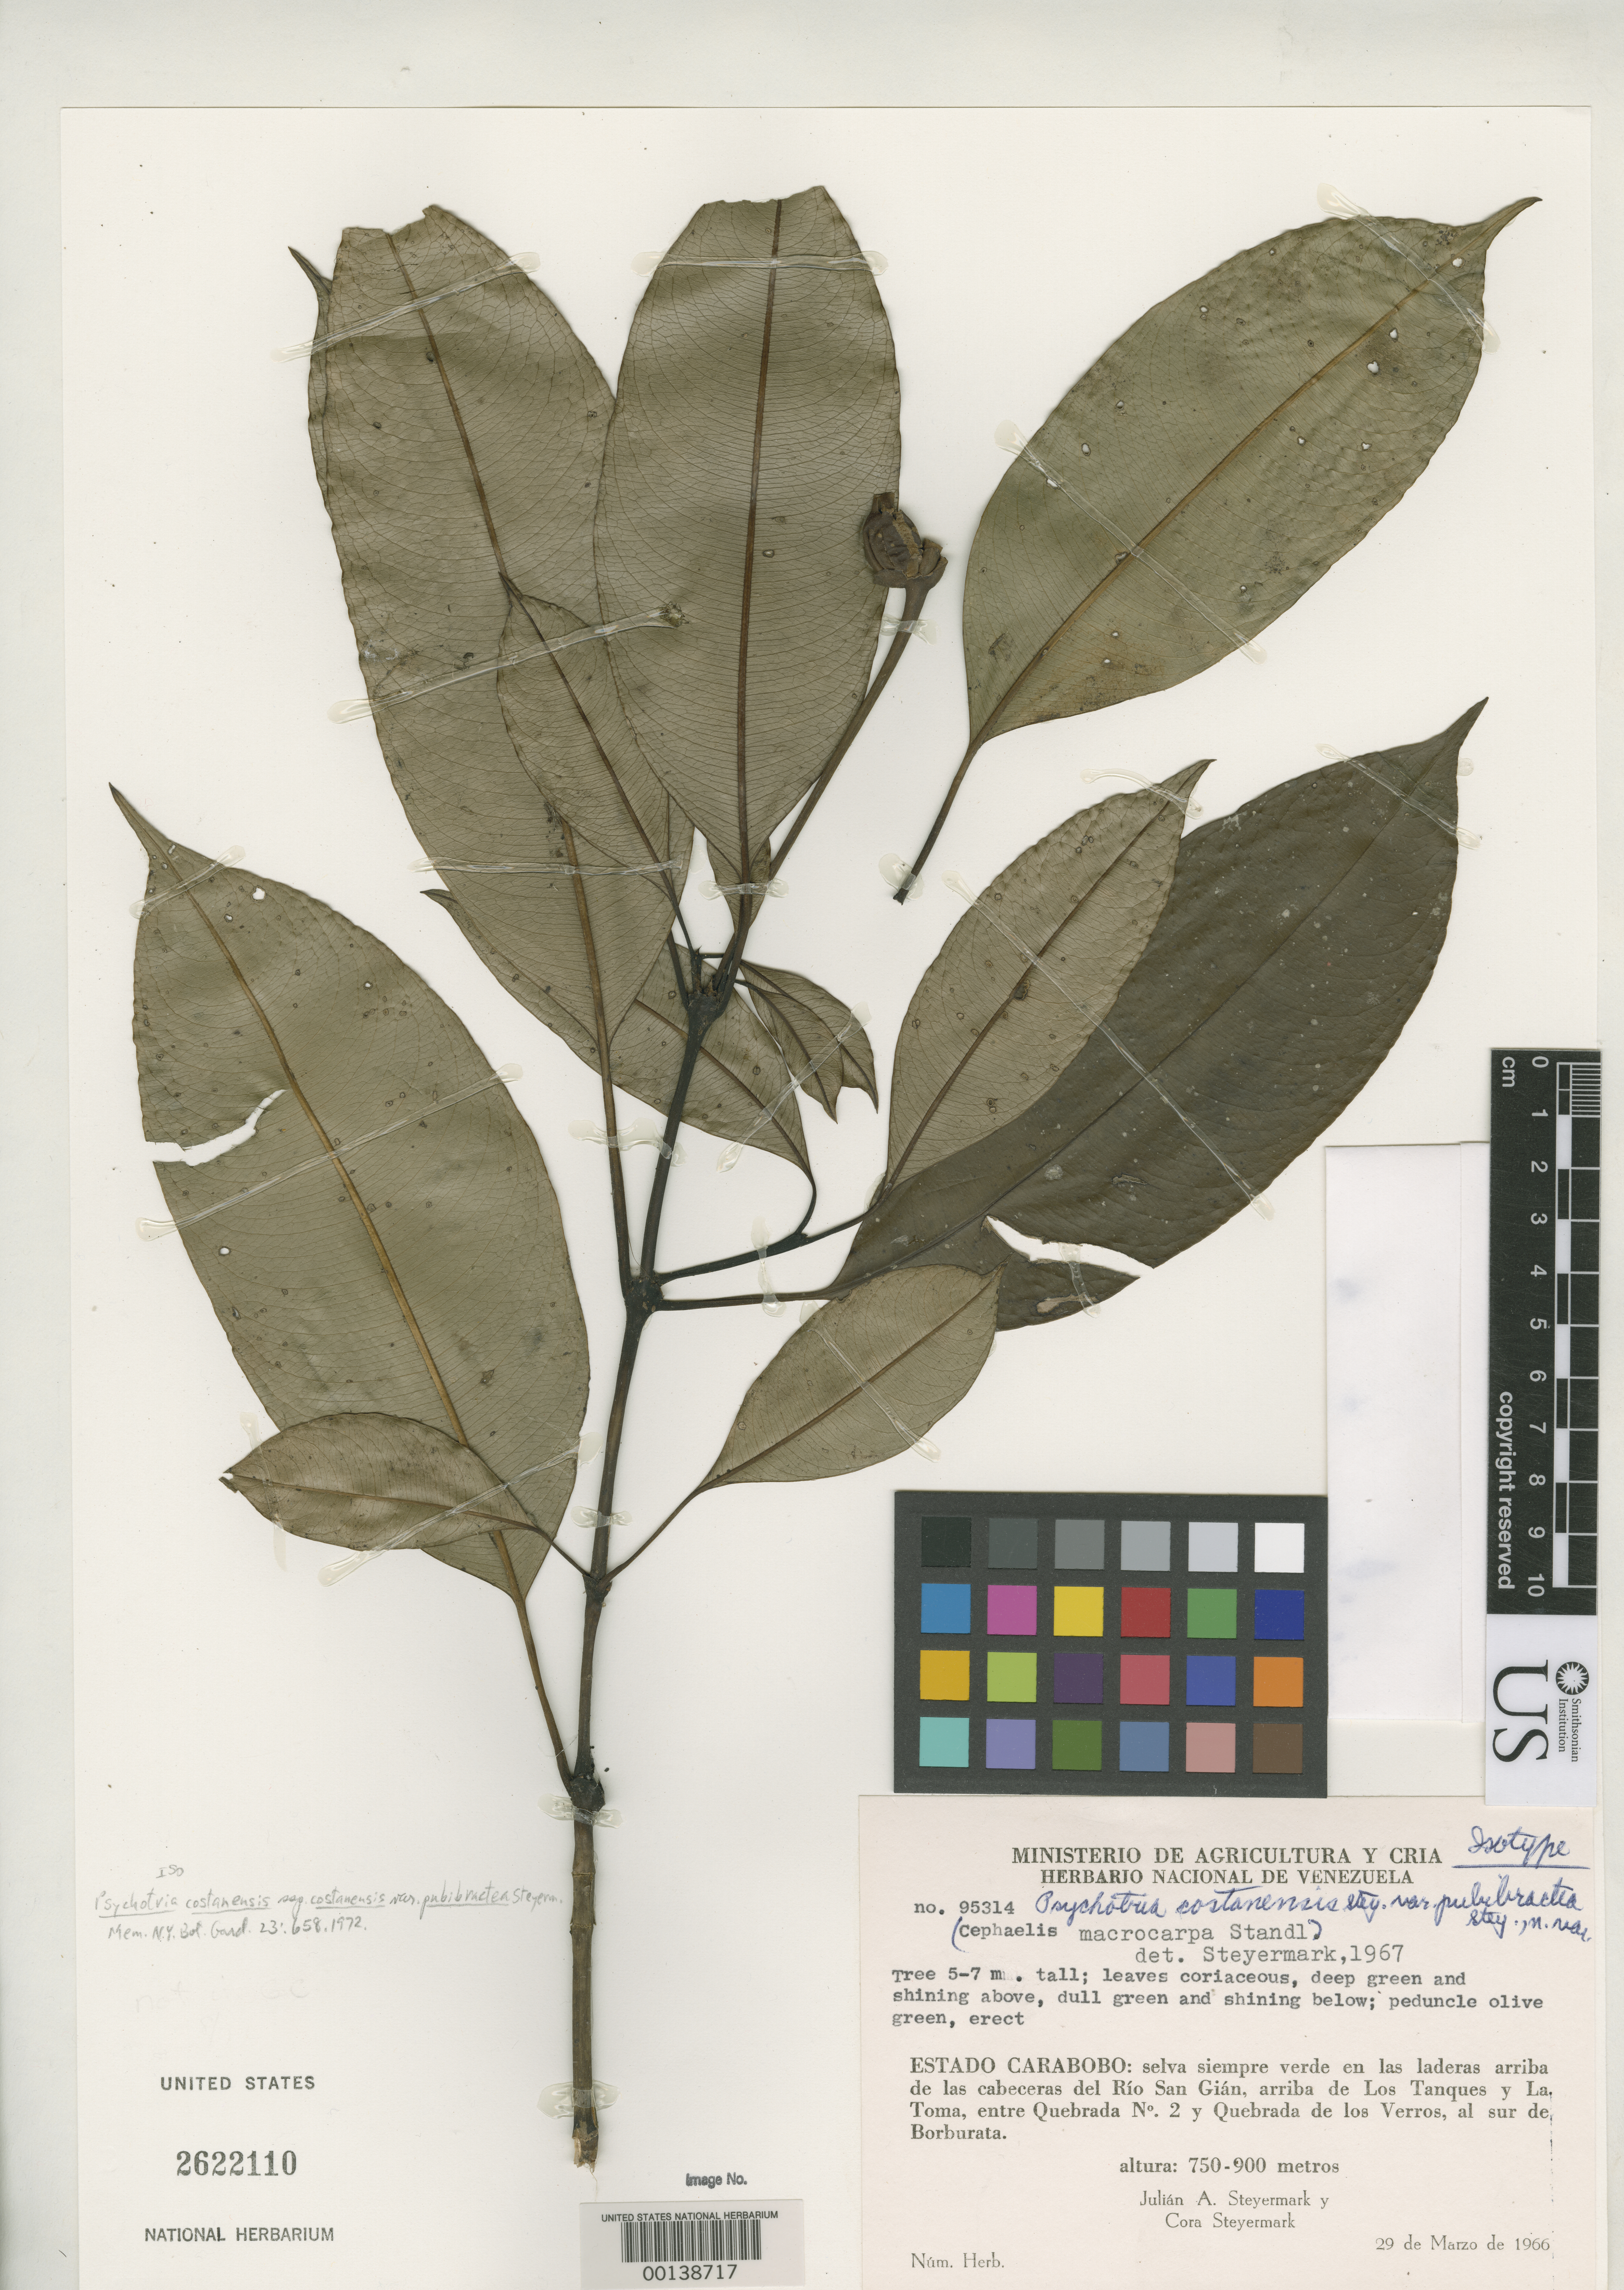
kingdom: Plantae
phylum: Tracheophyta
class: Magnoliopsida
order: Gentianales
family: Rubiaceae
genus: Psychotria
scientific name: Psychotria costanensis var. pubibractea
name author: Steyerm.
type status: Isotype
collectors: J. Steyermark & C. Steyermark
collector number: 95314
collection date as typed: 29 Mar 1966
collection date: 1966-03-29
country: Venezuela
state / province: Carabobo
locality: Borburata.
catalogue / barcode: US 2622110